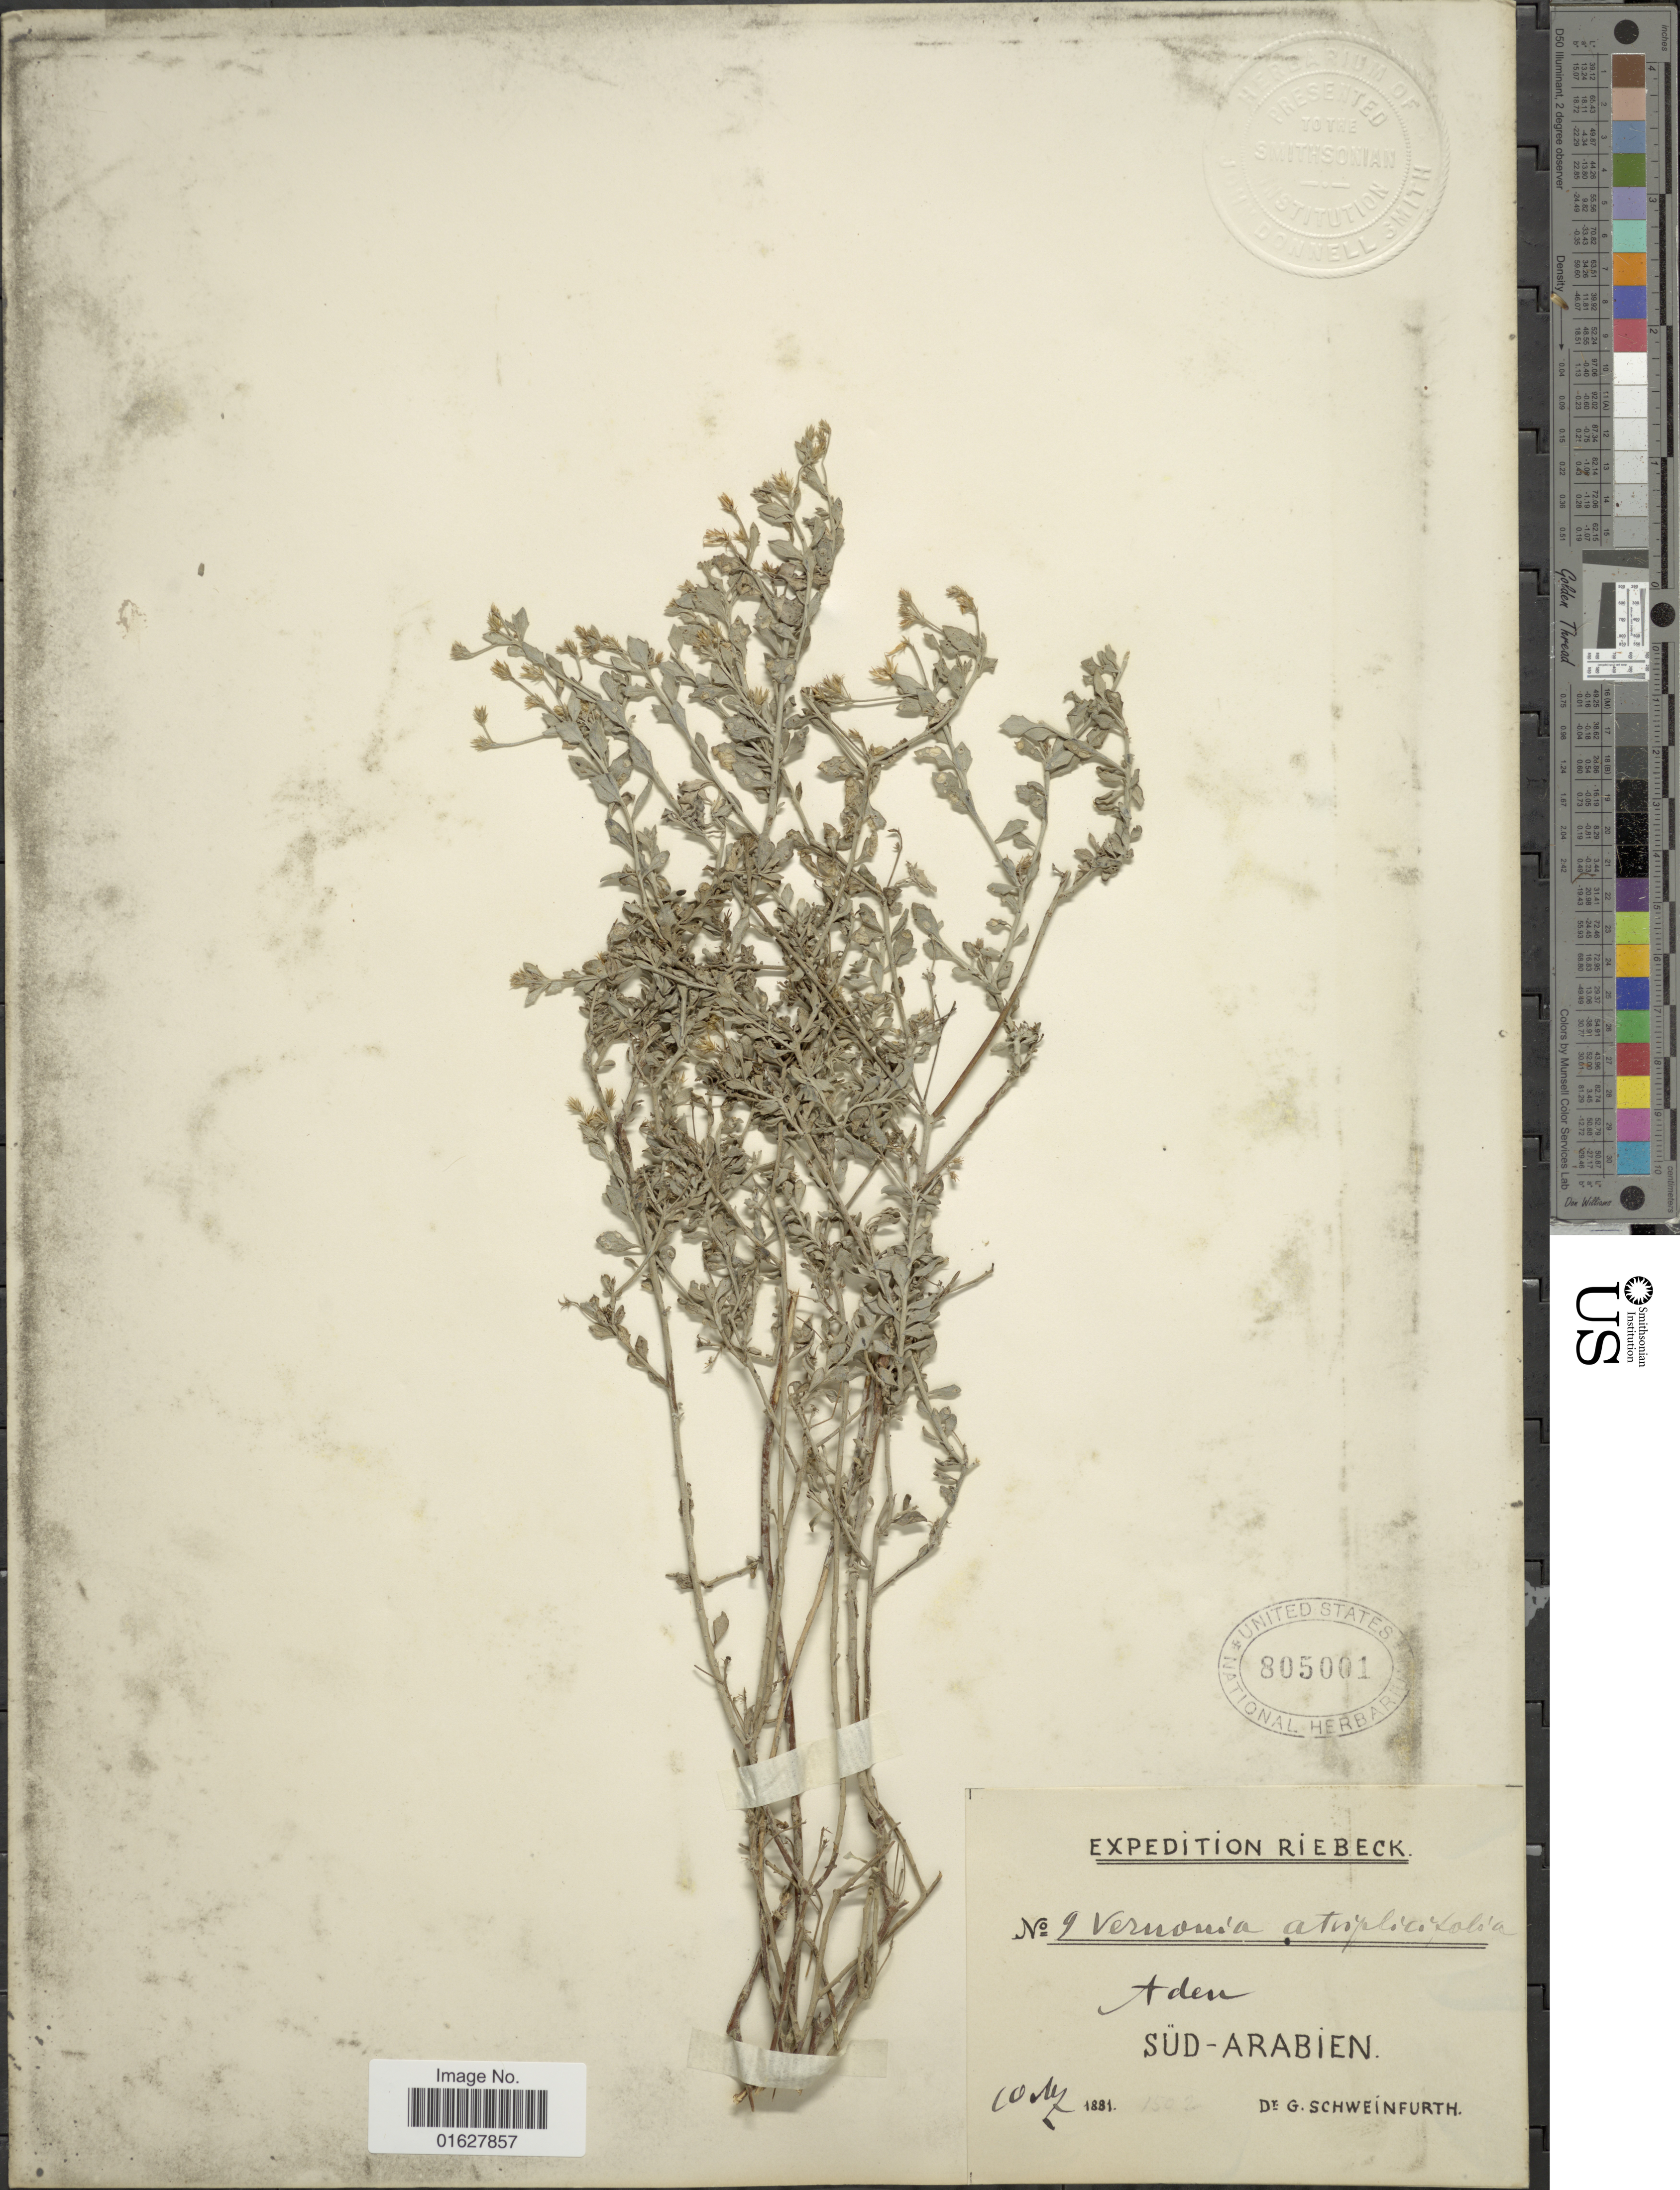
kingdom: Plantae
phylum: Tracheophyta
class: Magnoliopsida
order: Asterales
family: Asteraceae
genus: Vernonia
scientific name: Vernonia atriplicifolia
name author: Jaub. & Spach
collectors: G. A. Schweinfurth (herbarium)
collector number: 9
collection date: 1881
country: Saudi Arabia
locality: Sud-Arabien, Aden [interpreted]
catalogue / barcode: US 805001